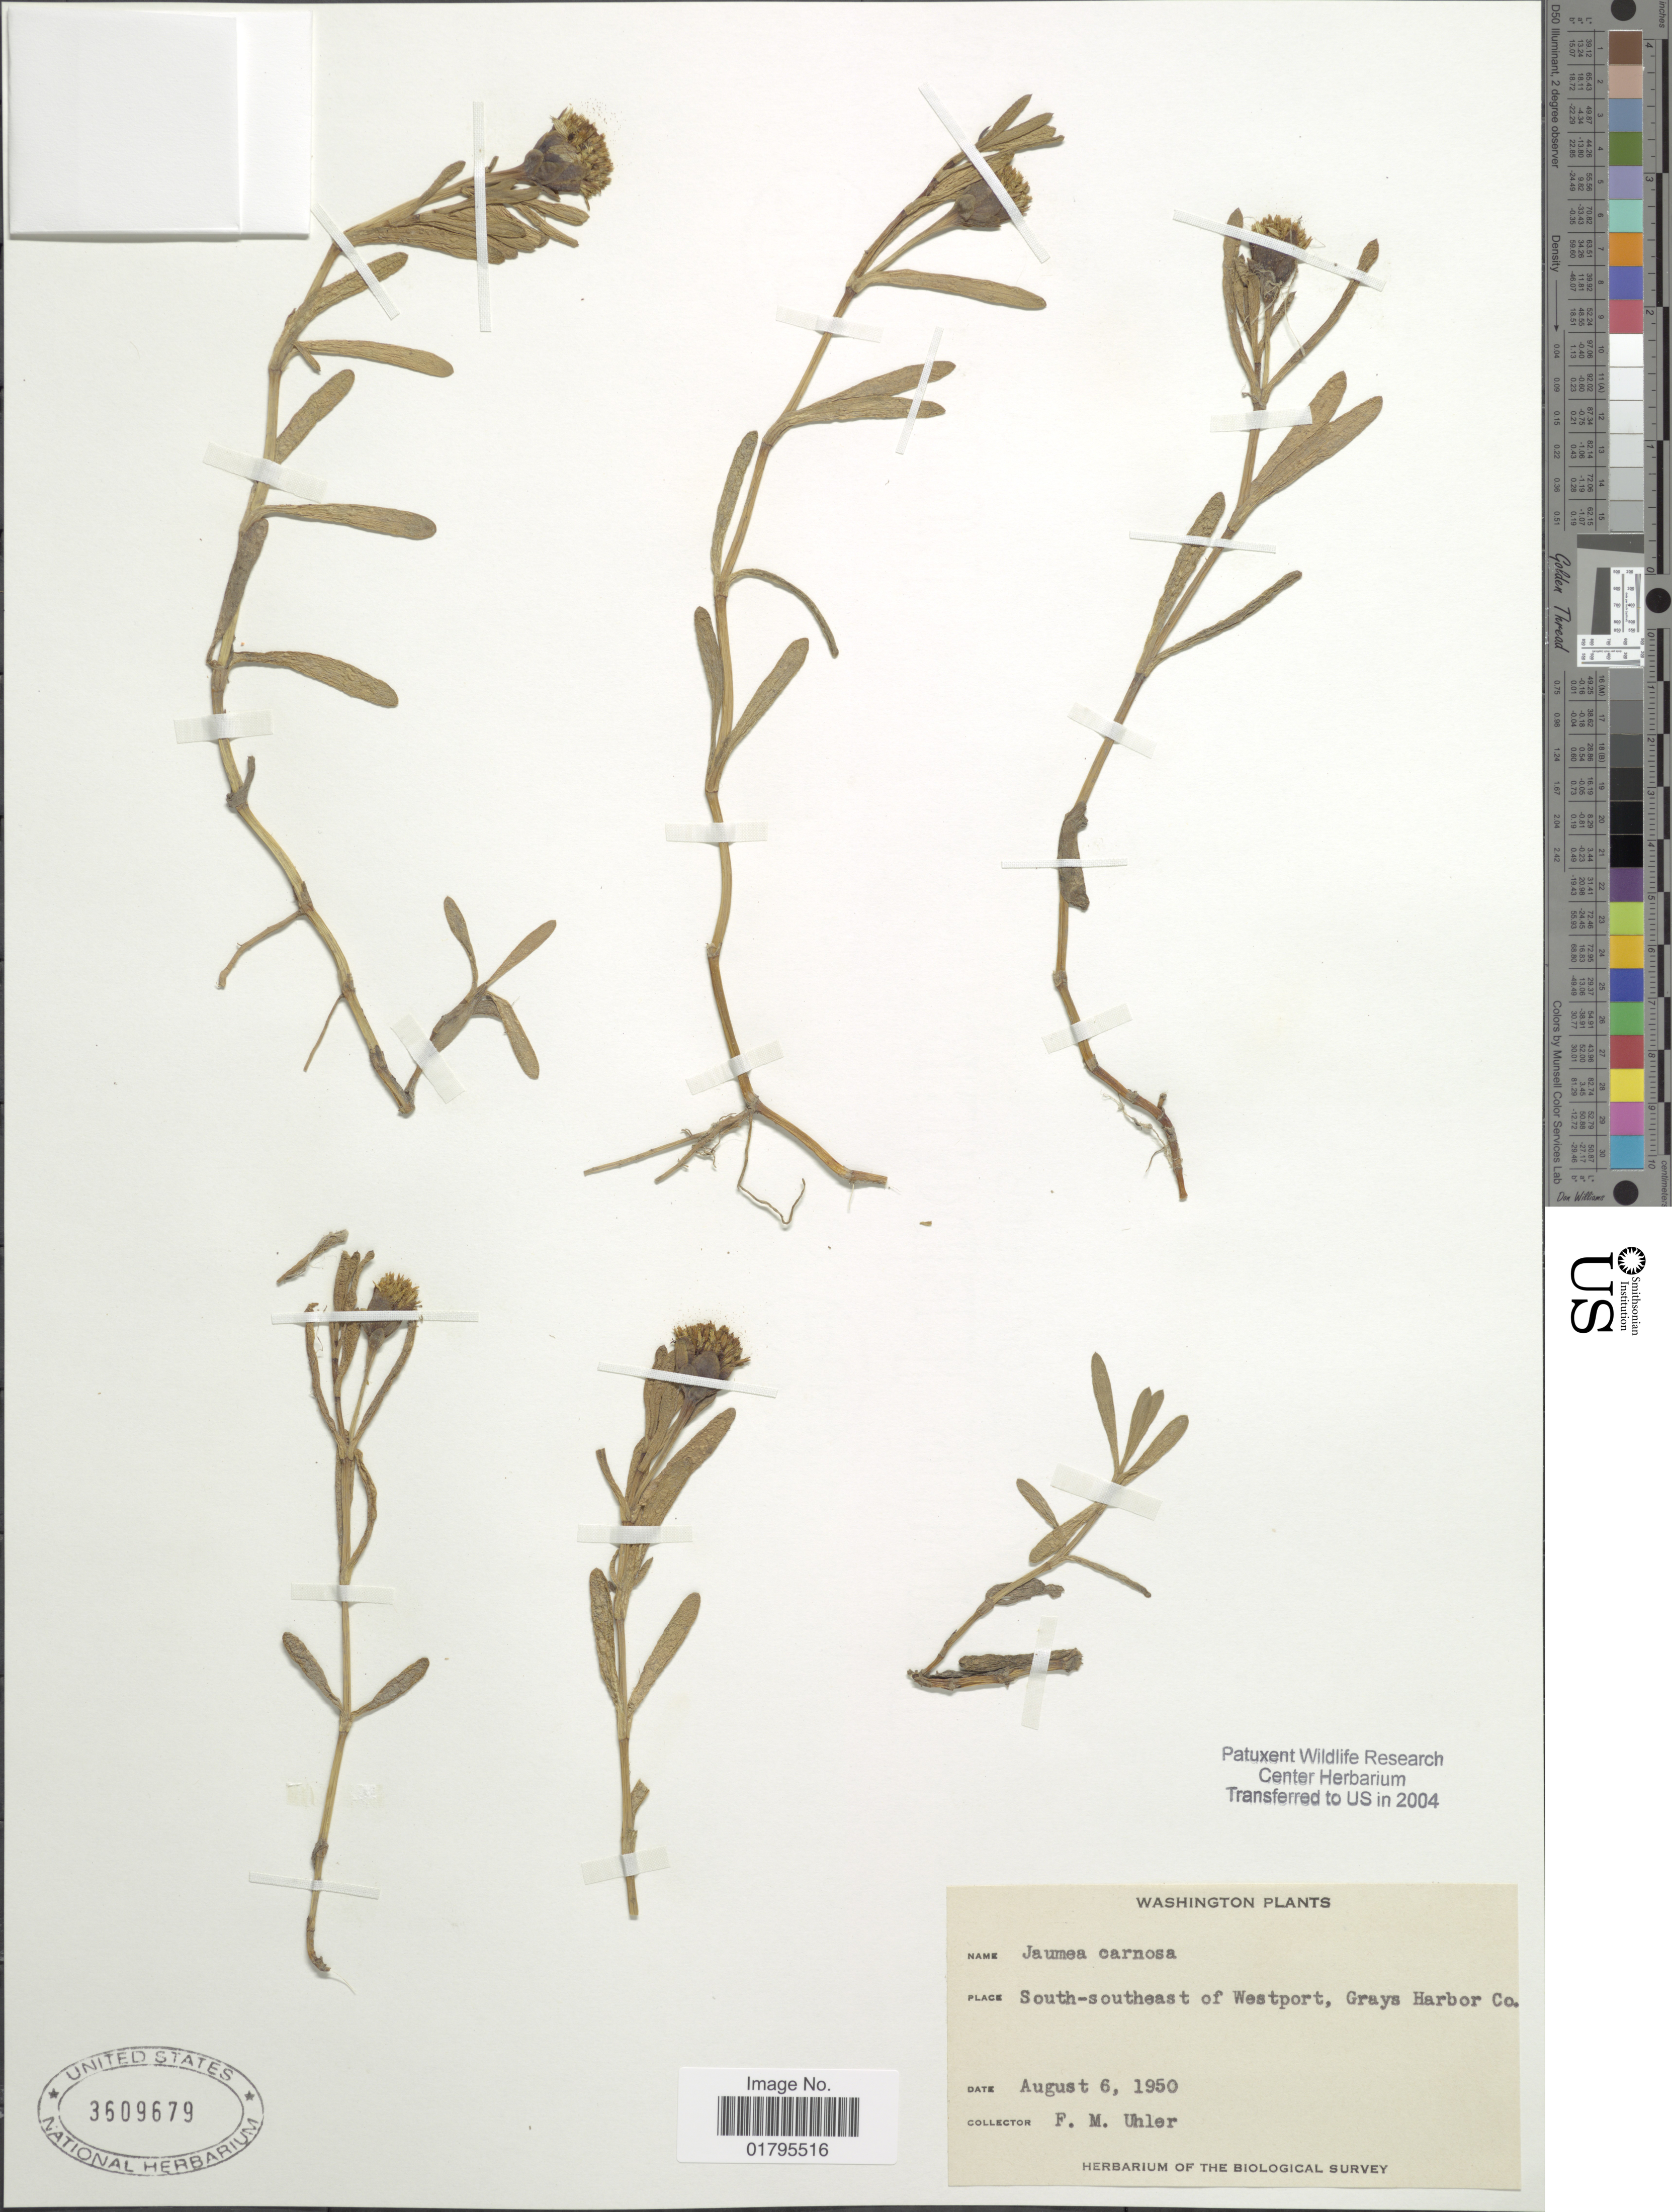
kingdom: Plantae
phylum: Tracheophyta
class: Magnoliopsida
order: Asterales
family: Asteraceae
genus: Jaumea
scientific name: Jaumea carnosa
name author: (Less.) A. Gray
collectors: F. M. Uhler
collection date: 1950-08-06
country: United States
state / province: Washington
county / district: Grays Harbor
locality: South-Southeast of Westport, Grays Harbor Co.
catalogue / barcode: US 3609679